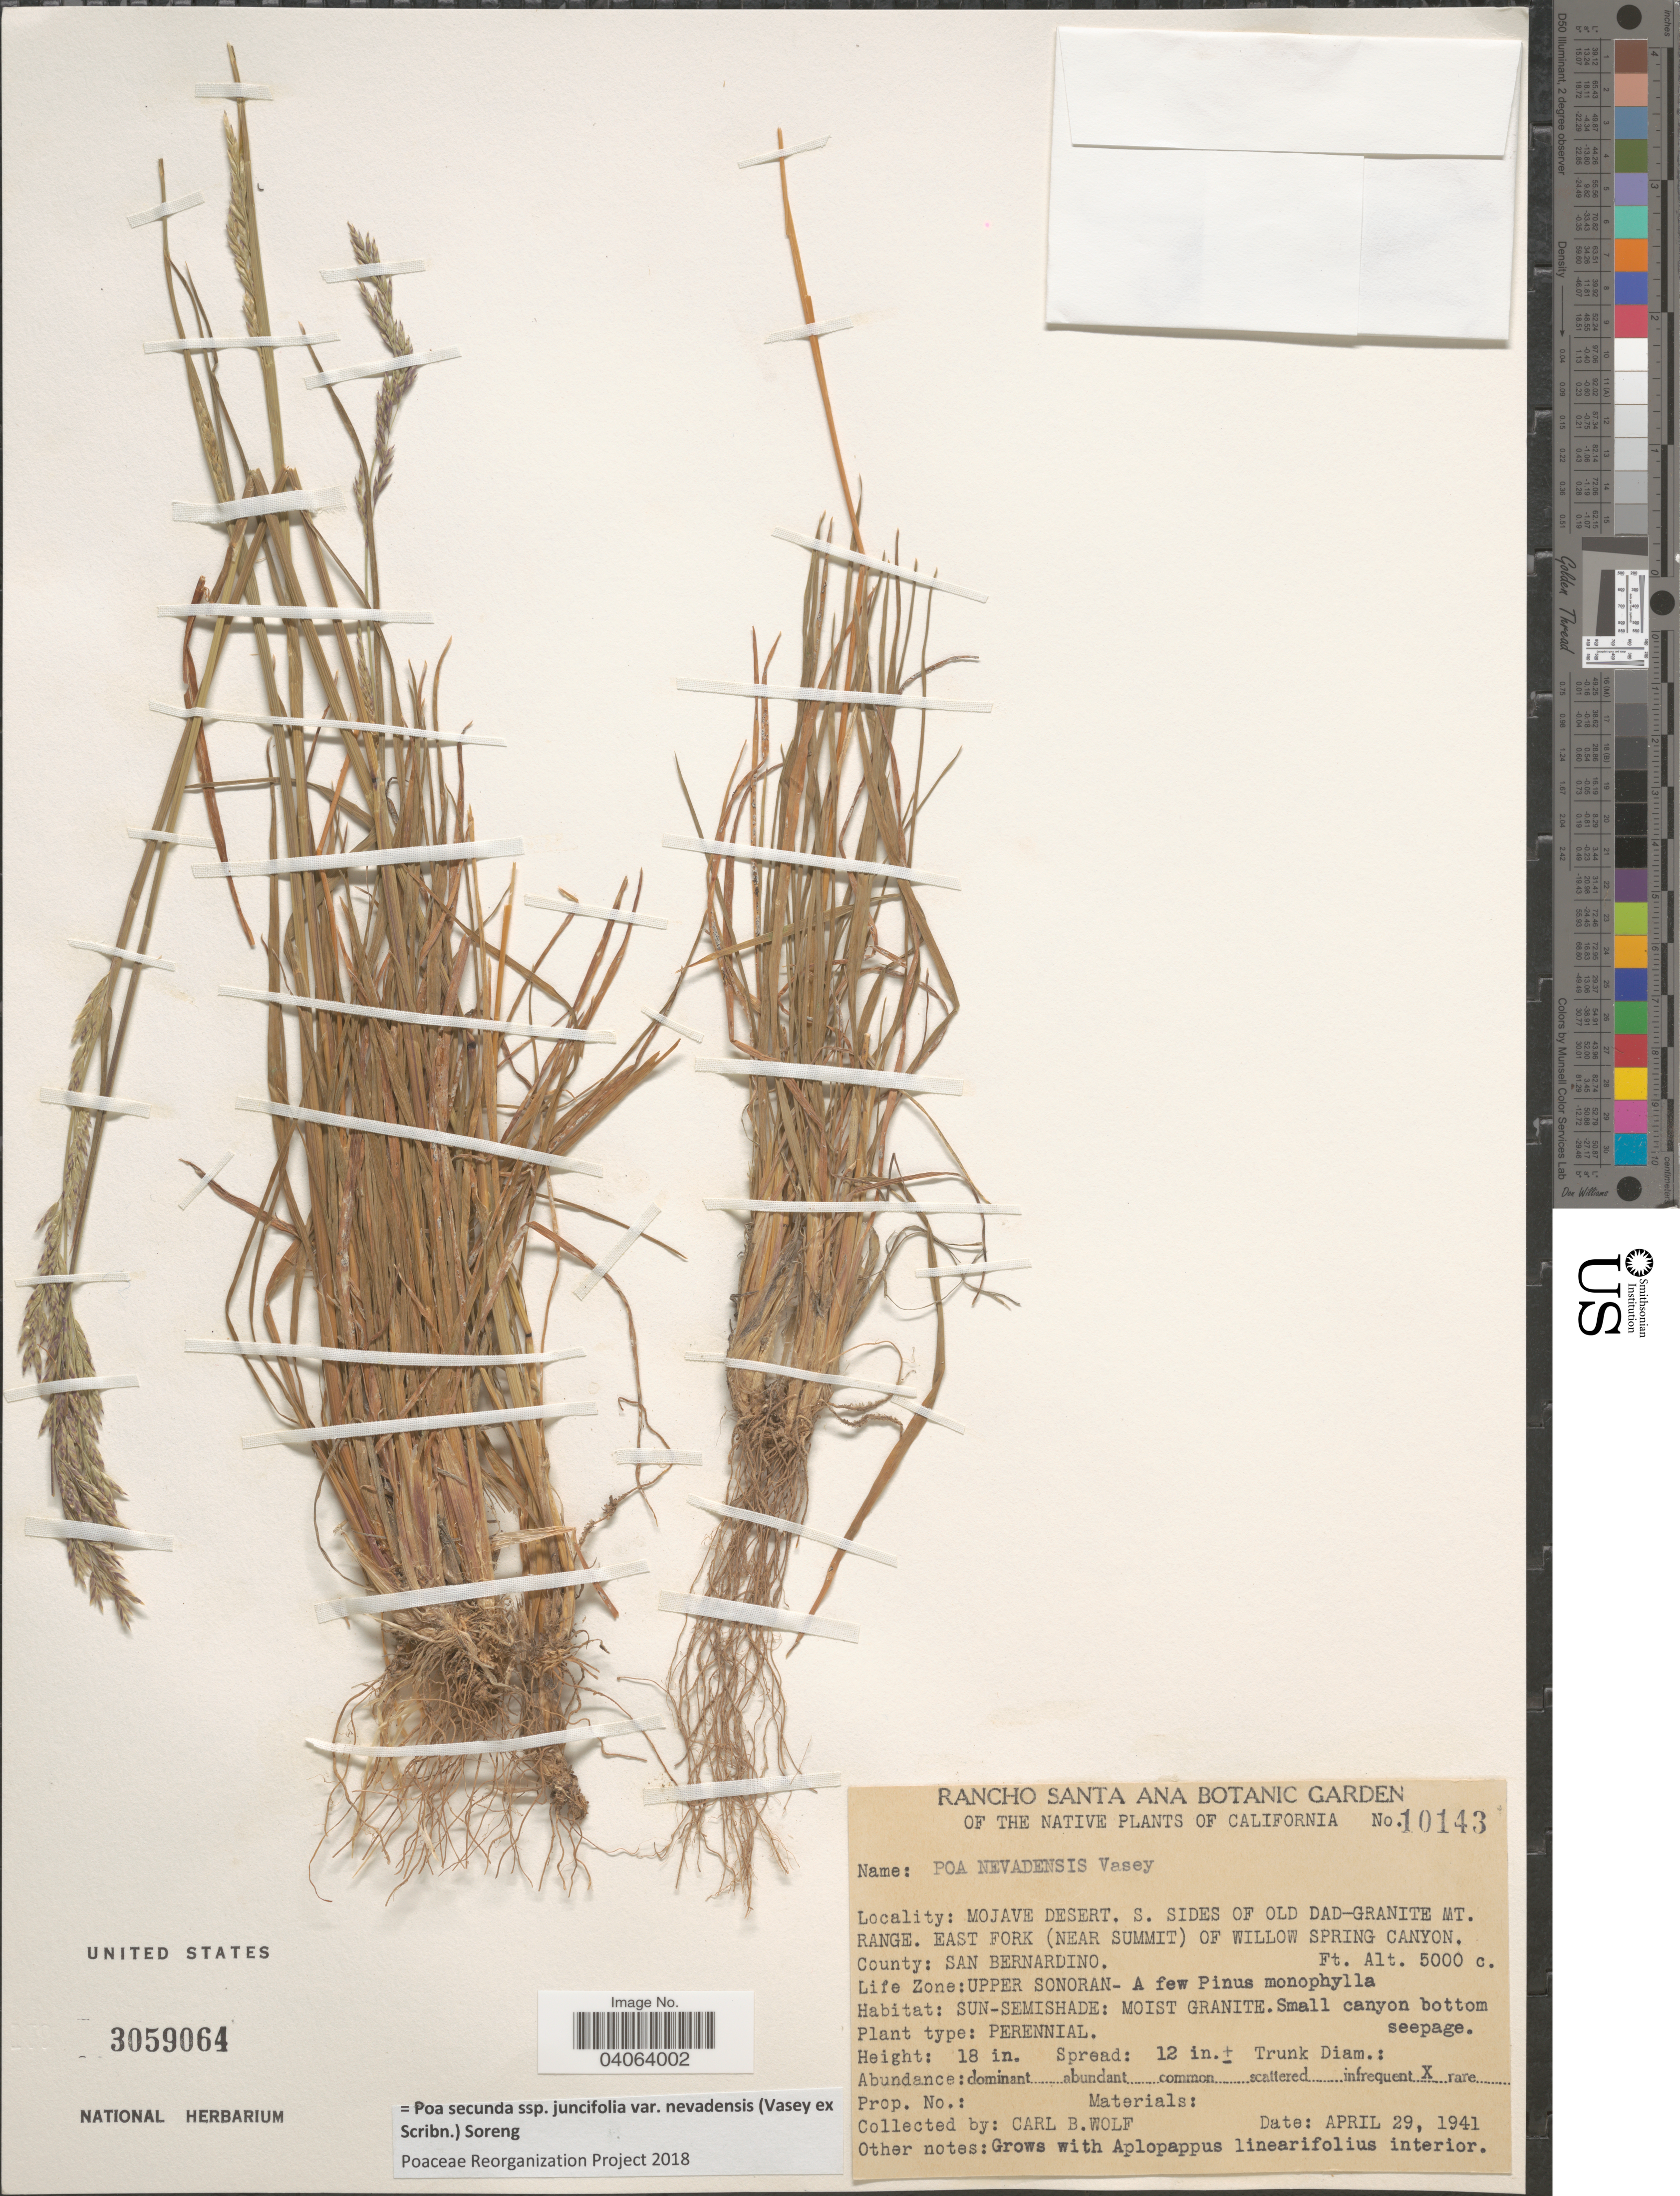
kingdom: Plantae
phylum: Tracheophyta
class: Liliopsida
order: Poales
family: Poaceae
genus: Poa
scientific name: Poa secunda subsp. juncifolia var. nevadensis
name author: (Vasey ex Scribn.) Soreng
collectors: C. B. Wolf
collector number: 10143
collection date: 1941-04-29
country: United States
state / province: California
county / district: San Bernardino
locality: Mojave Desert. S. sides of Old Dad-Granite Mt. Range. East Fork (near summit) of Willow Spring Canyon. County: San Bernardino. Life Zone: Upper Sonoran.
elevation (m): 1524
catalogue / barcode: US 3059064